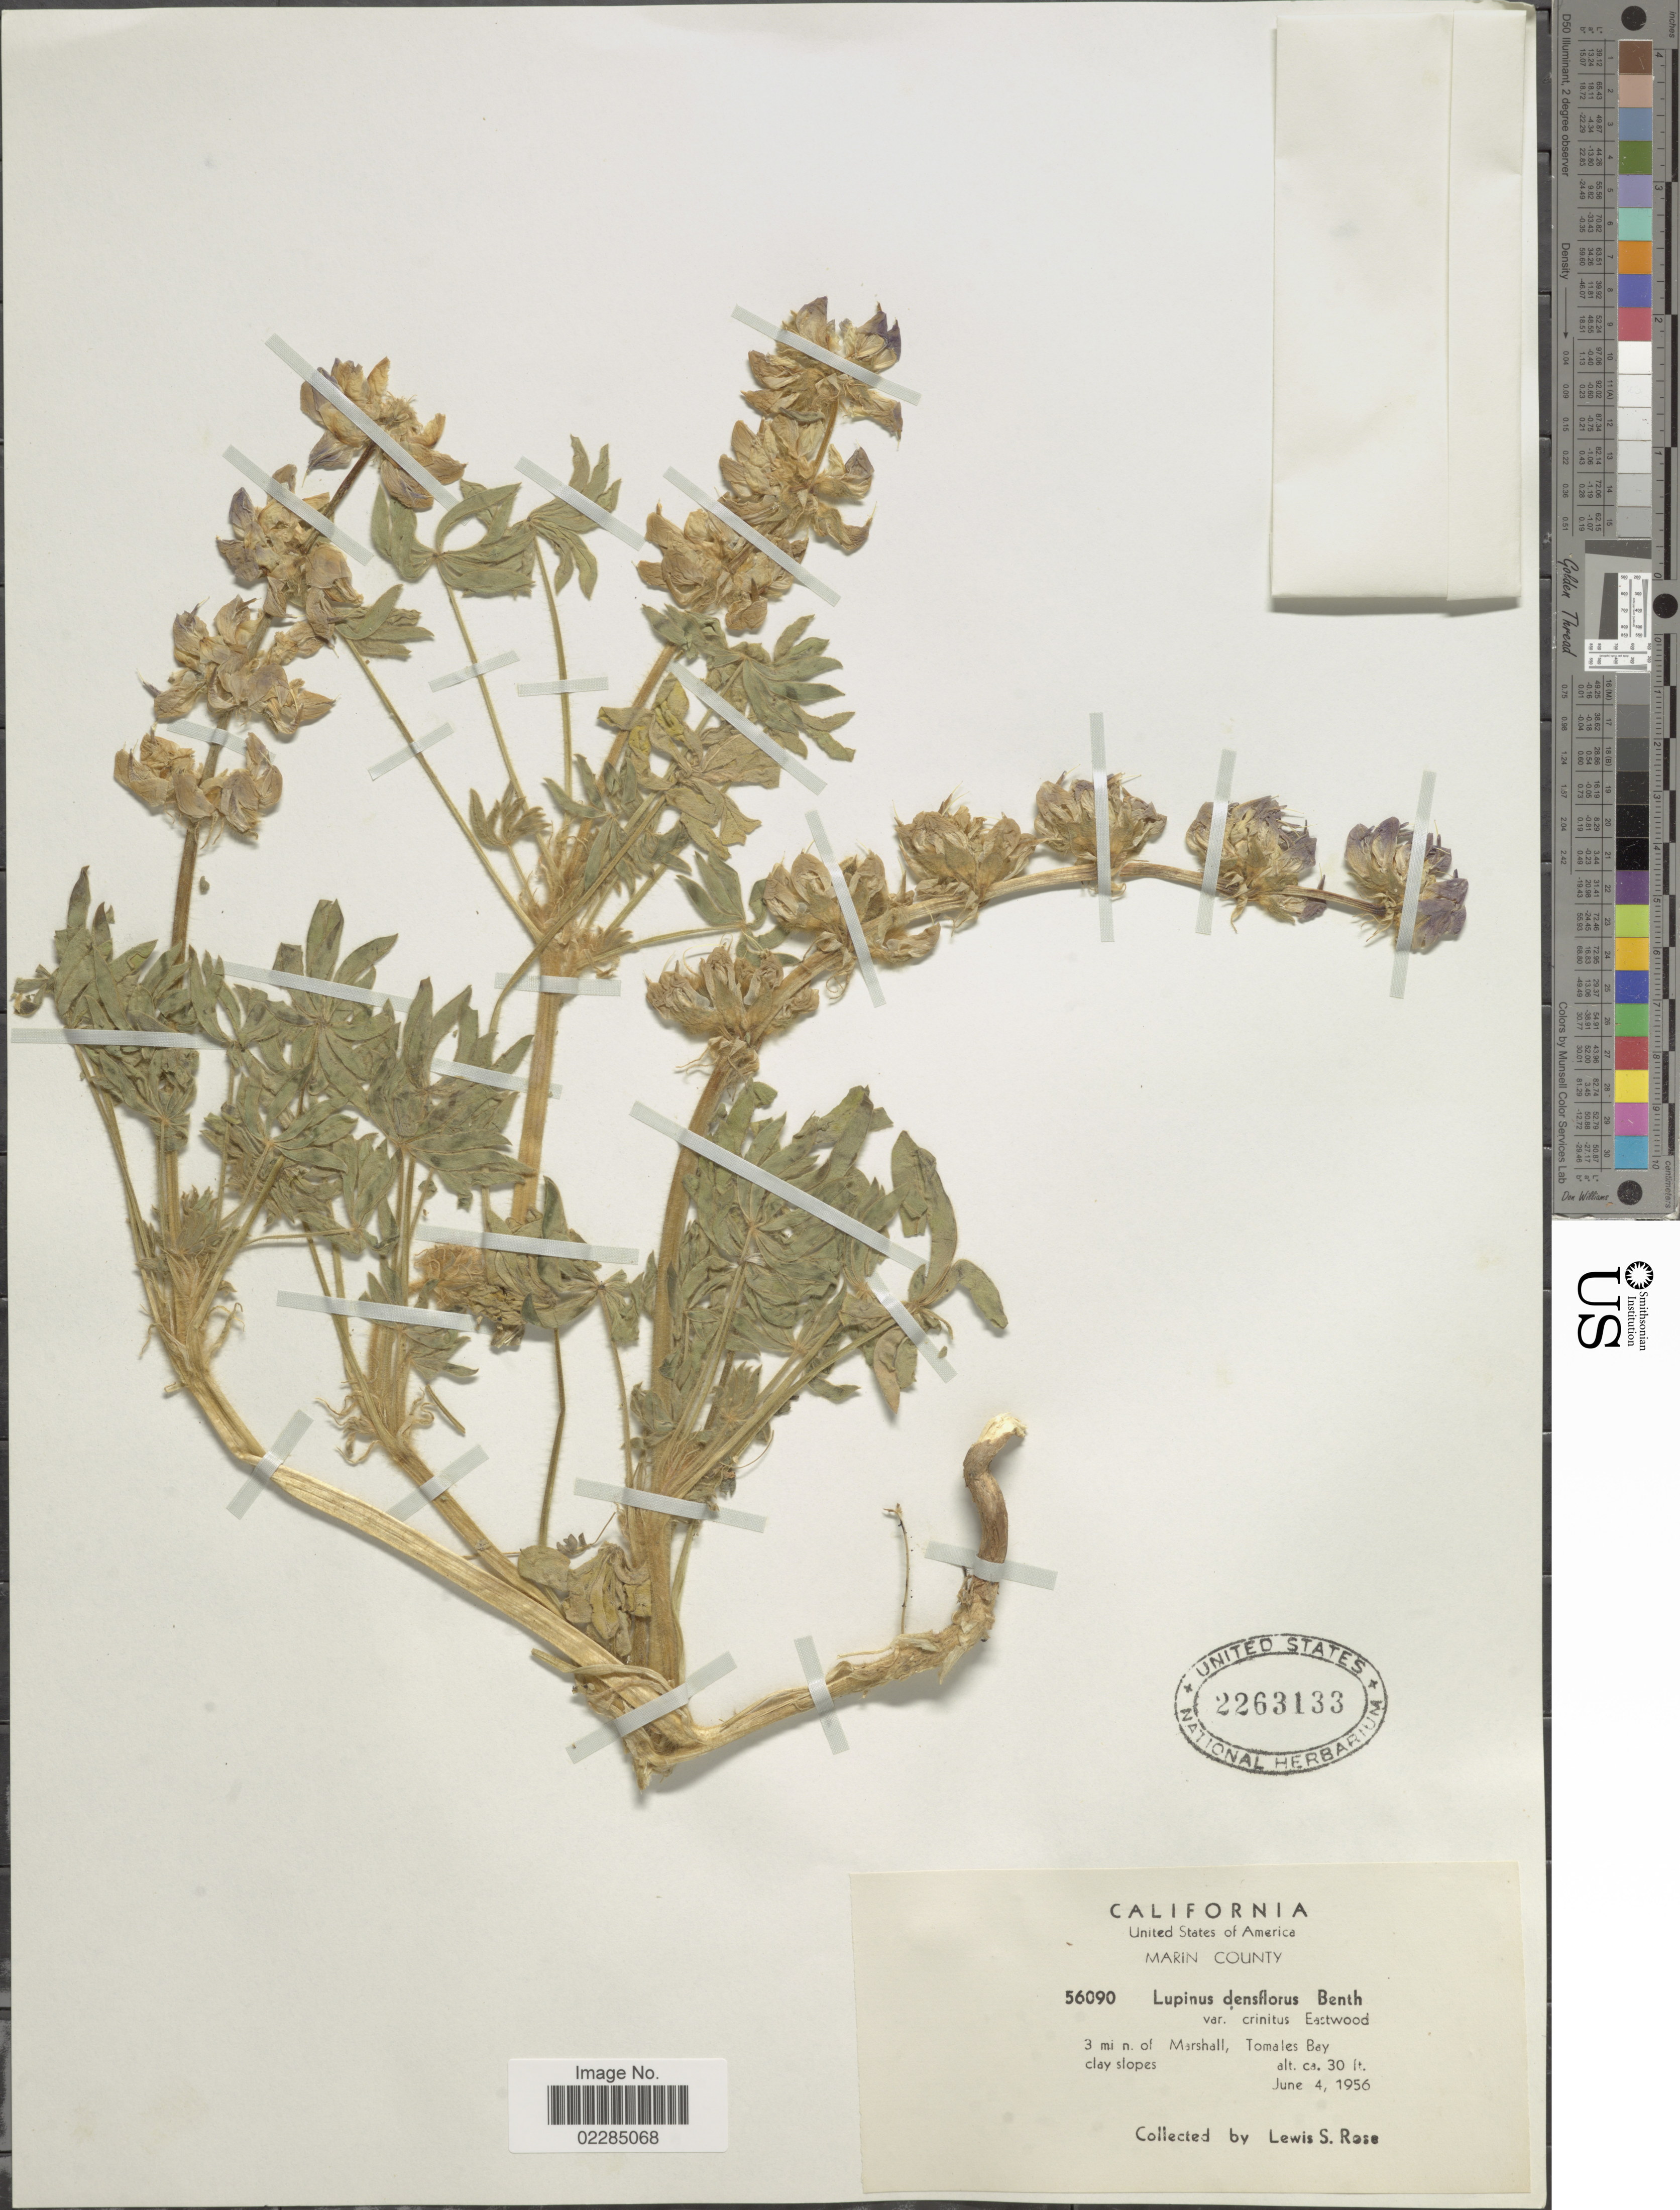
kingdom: Plantae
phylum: Tracheophyta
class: Magnoliopsida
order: Fabales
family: Fabaceae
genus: Lupinus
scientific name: Lupinus densiflorus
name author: Benth.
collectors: L. S. Rose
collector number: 56090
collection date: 1956-06-04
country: United States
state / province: California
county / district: Marin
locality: Marin County. 3 mi. n. of Marshall, Tomales Bay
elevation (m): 9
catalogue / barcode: US 2263133